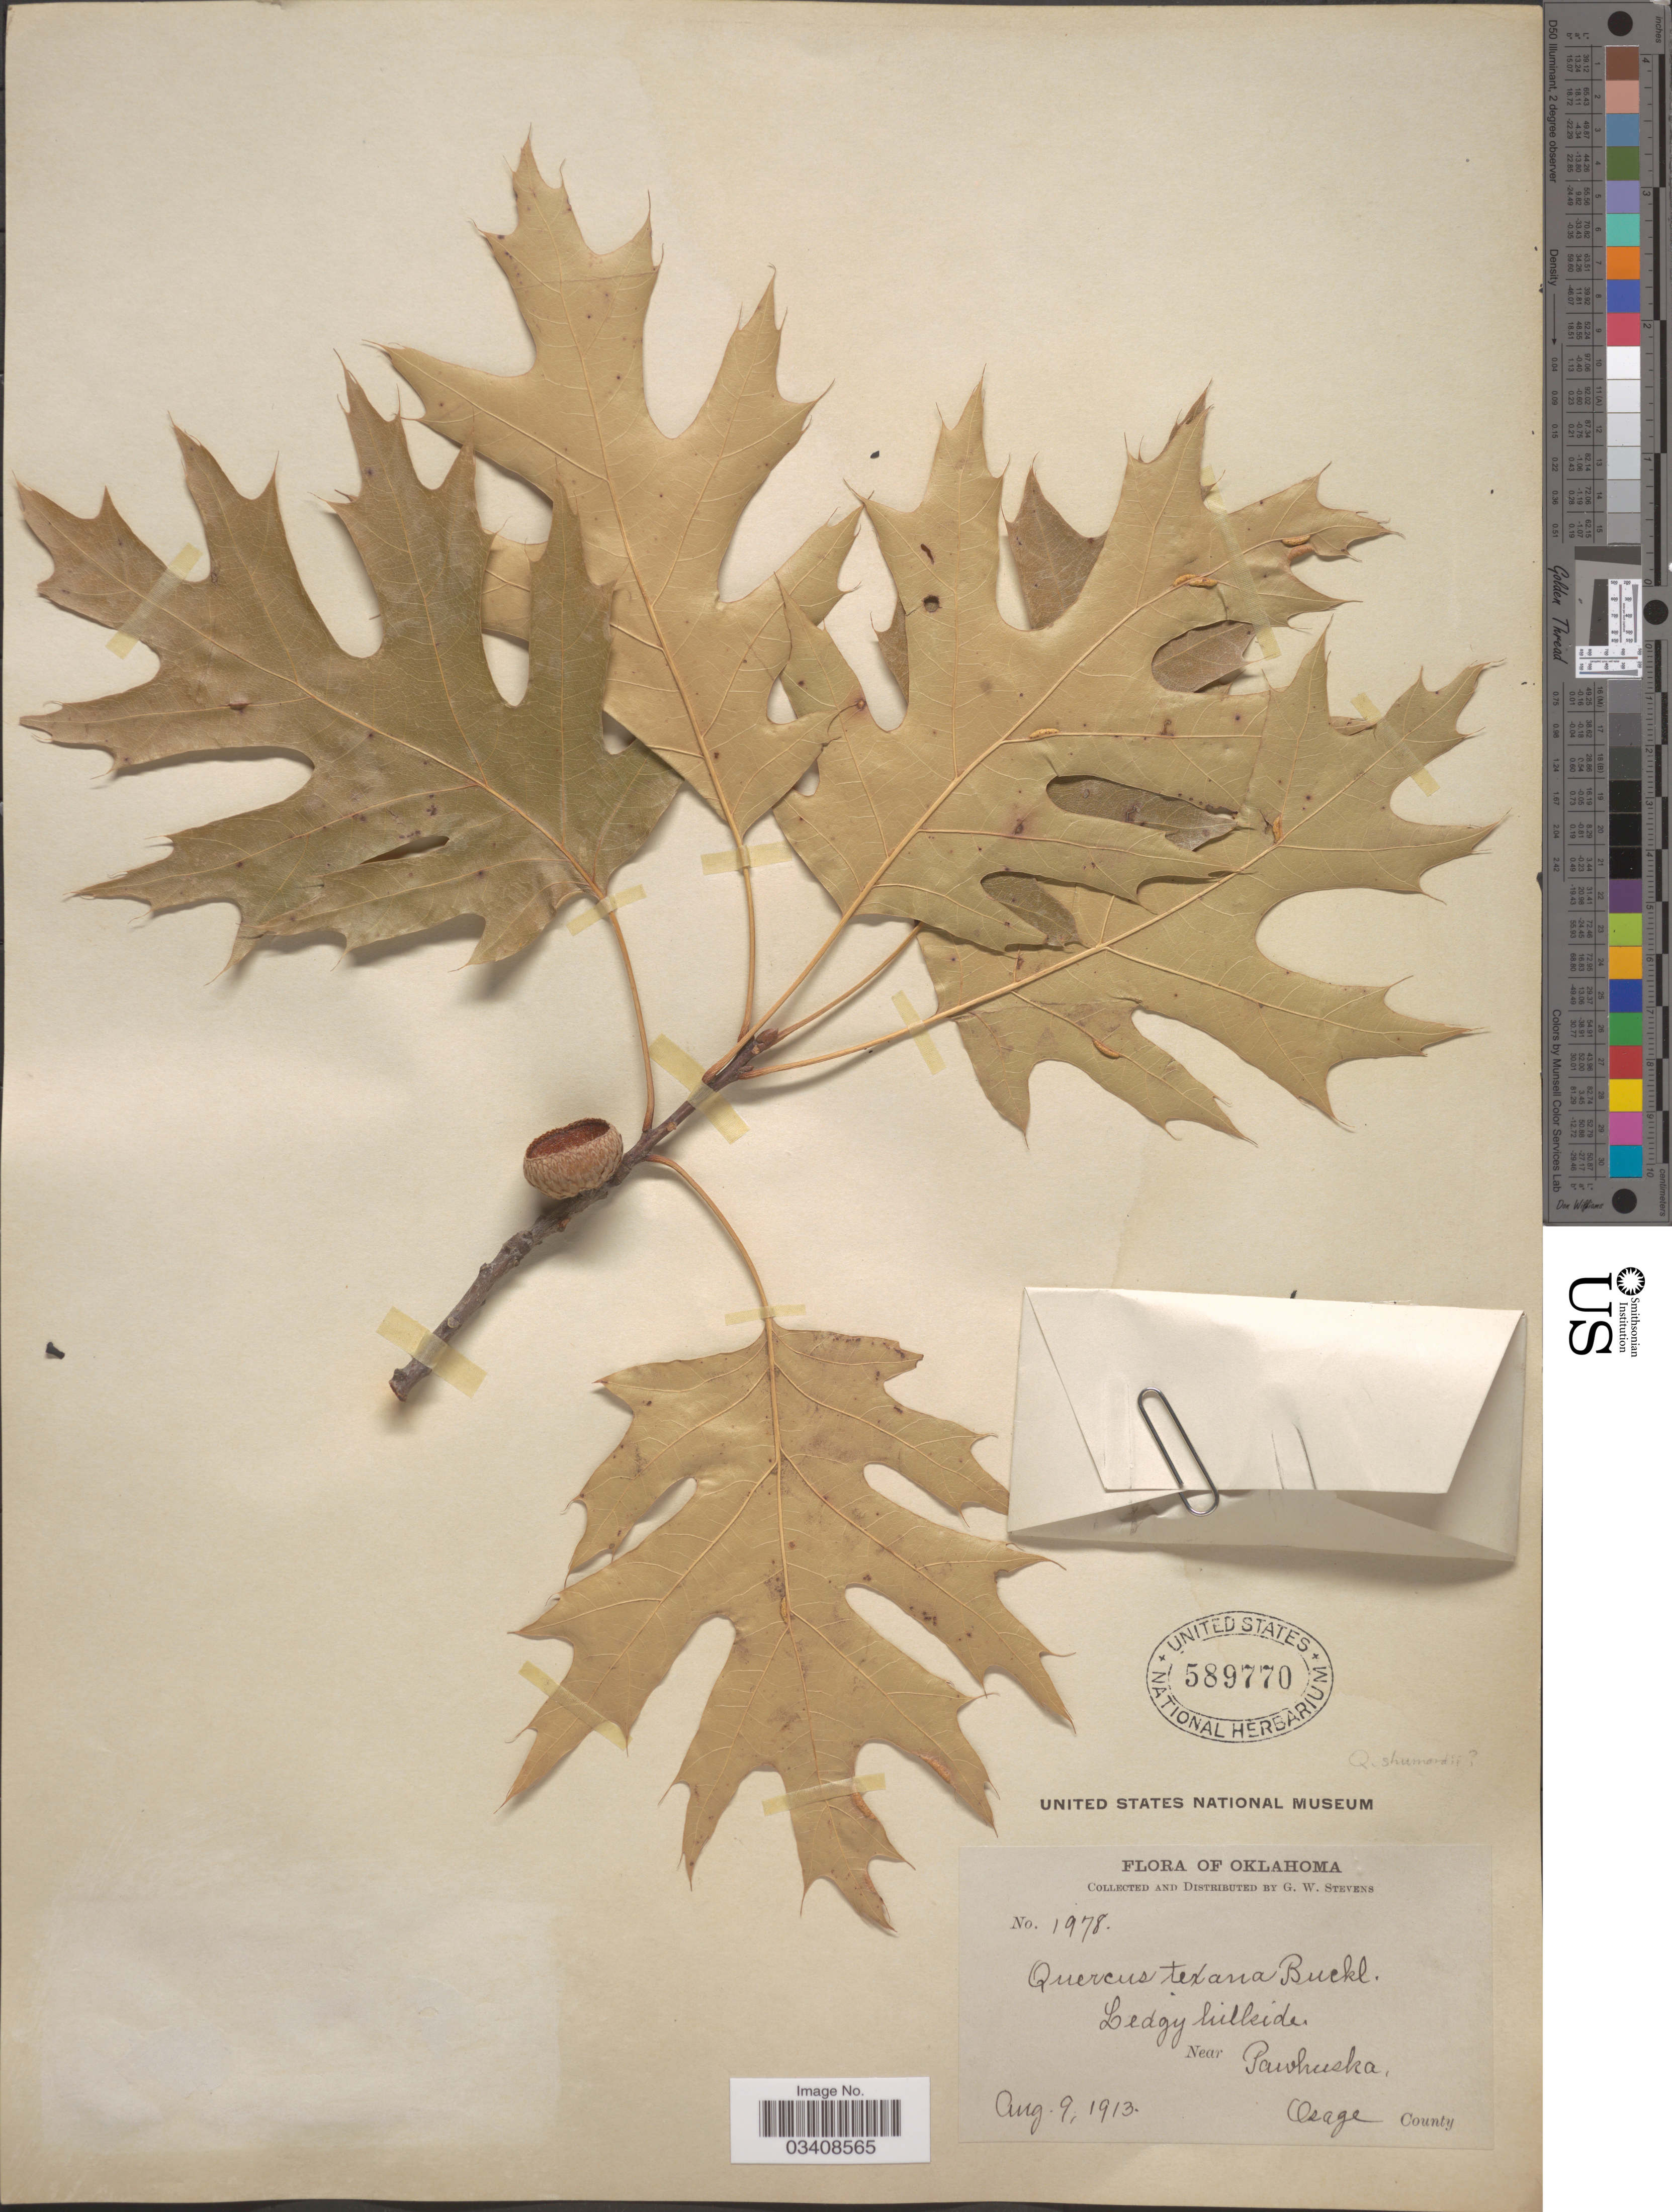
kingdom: Plantae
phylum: Tracheophyta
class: Magnoliopsida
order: Fagales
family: Fagaceae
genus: Quercus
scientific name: Quercus shumardii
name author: Buckley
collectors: G. W. Stevens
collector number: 1978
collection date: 1913-08-09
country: United States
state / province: Oklahoma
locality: Near Pawhuska, Osage County.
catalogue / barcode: US 589770